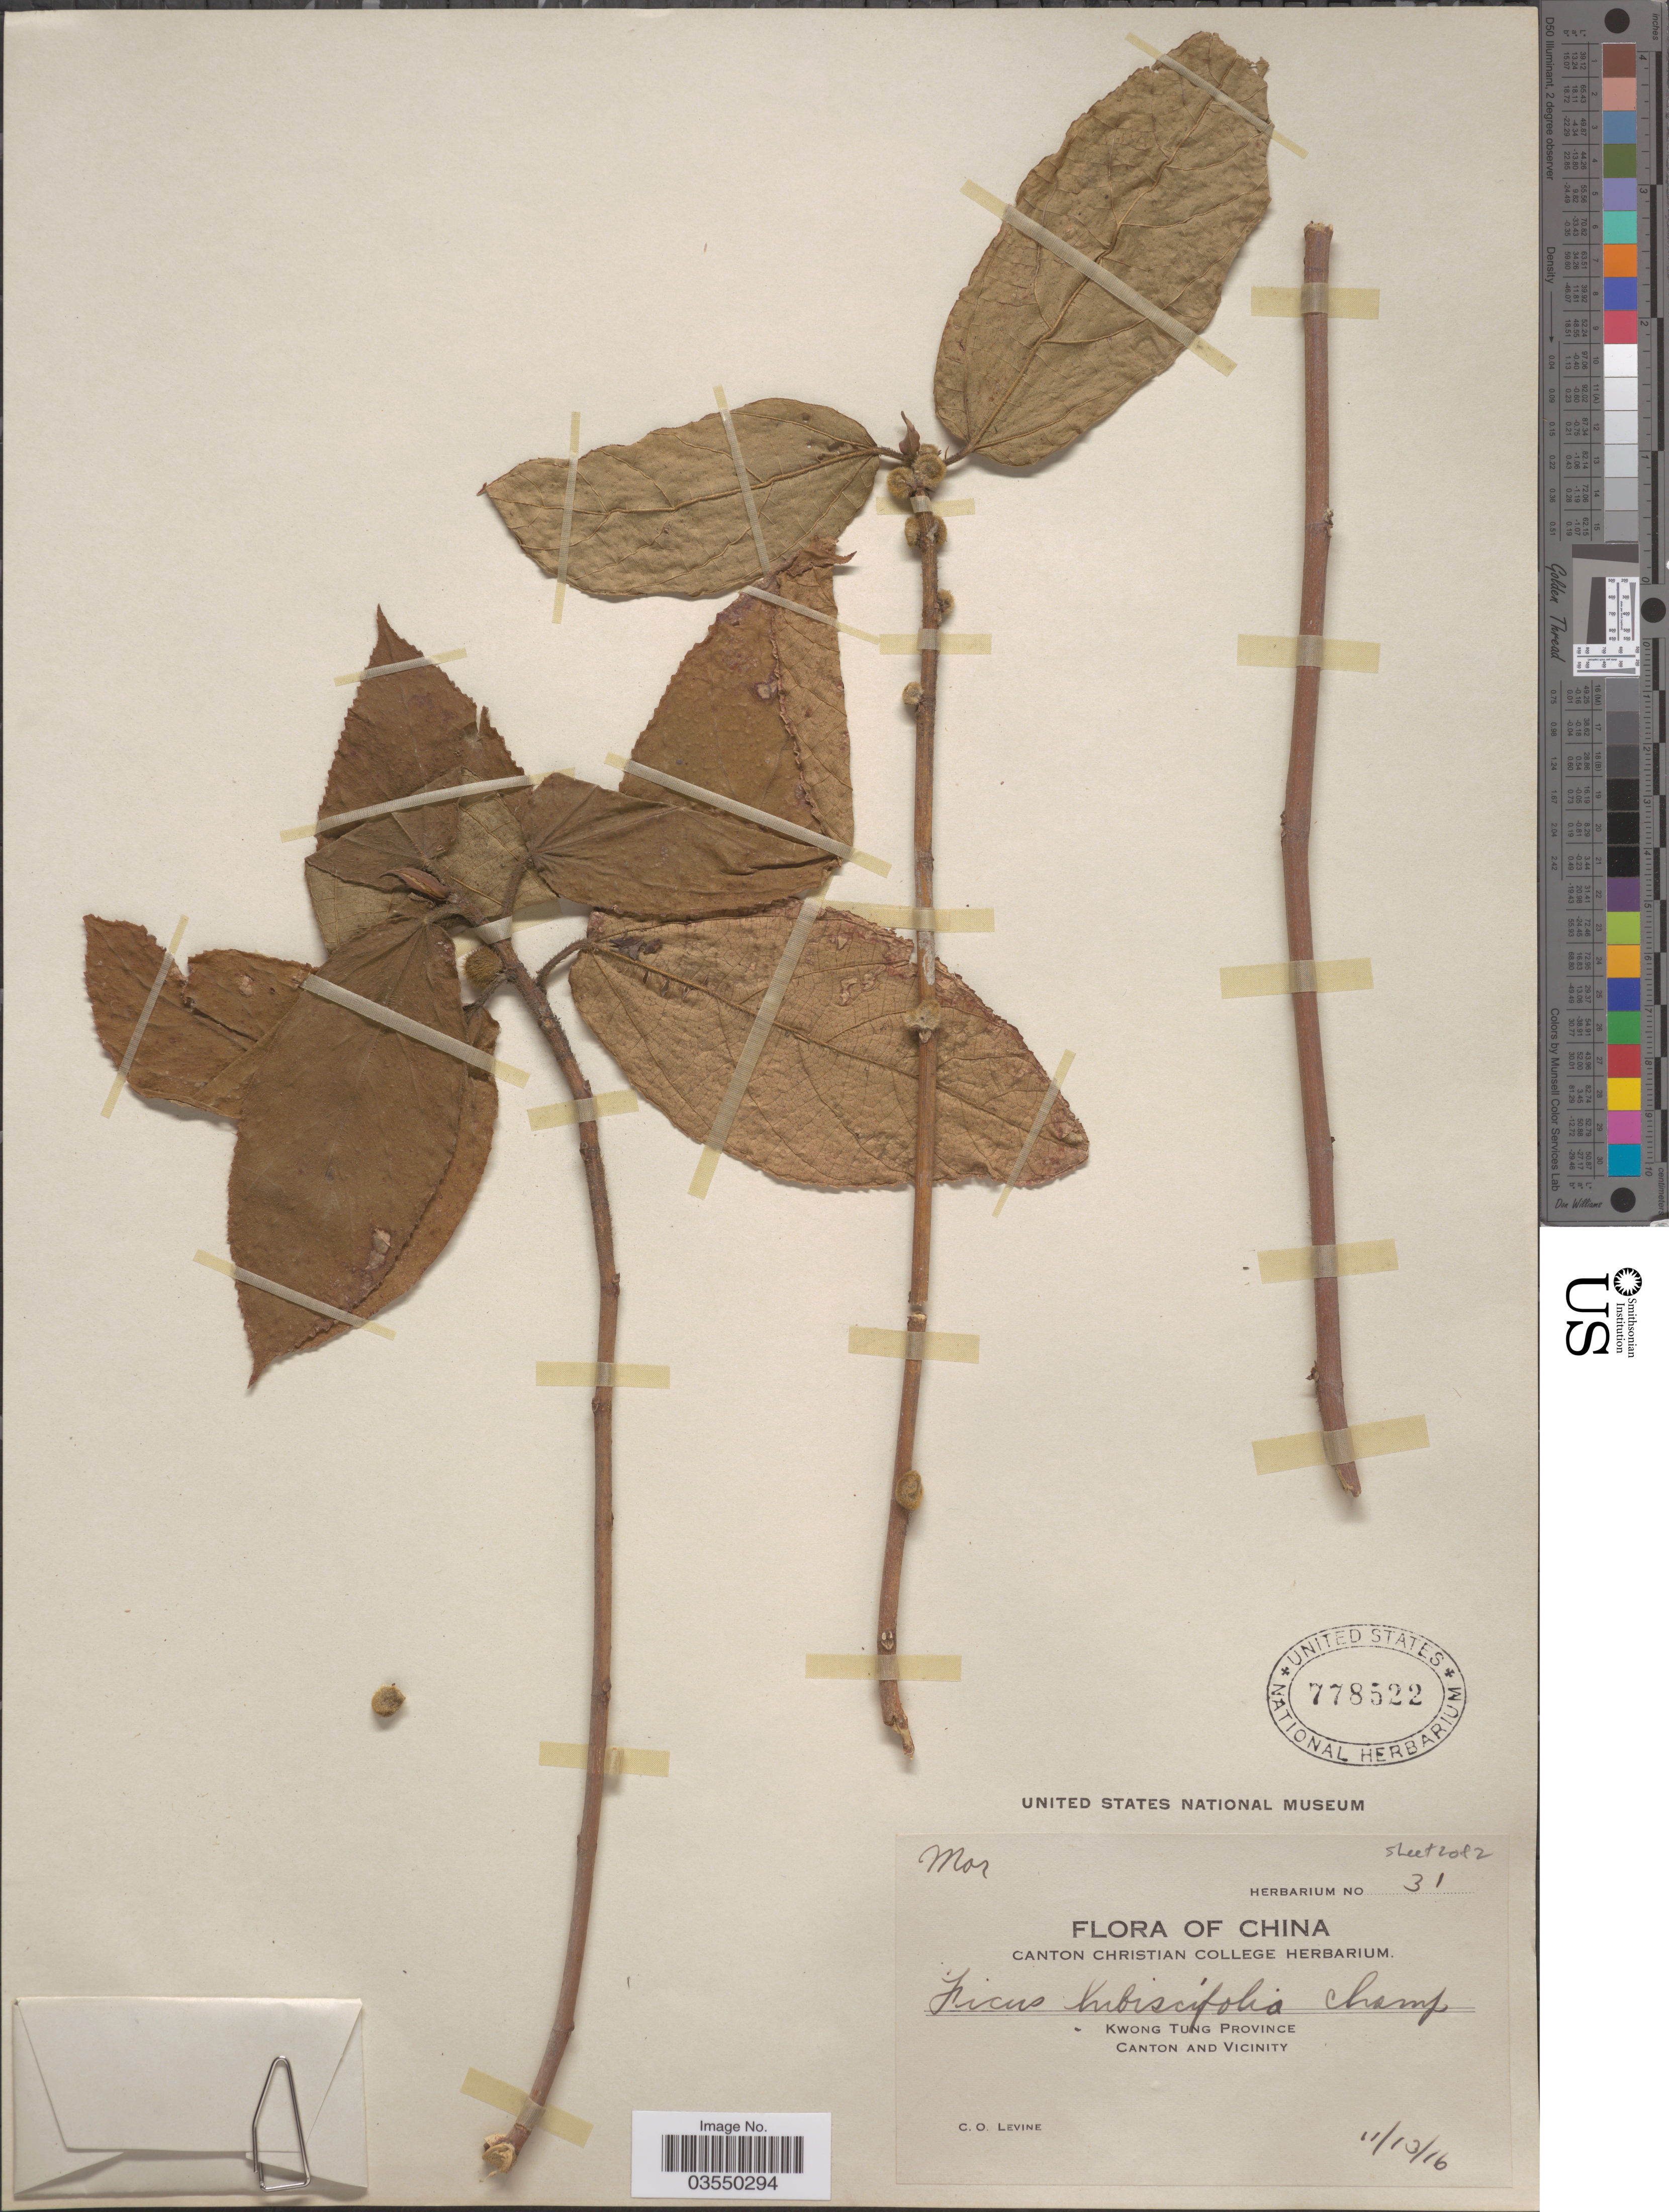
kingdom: Plantae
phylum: Tracheophyta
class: Magnoliopsida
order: Rosales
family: Moraceae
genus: Ficus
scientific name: Ficus hirta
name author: Vahl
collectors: C. O. Levine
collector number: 31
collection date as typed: Transcribed d/m/y: 13/11/16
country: China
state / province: Guangdong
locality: Kwong Tung Province. Canton and Vicinity.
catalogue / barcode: US 778522